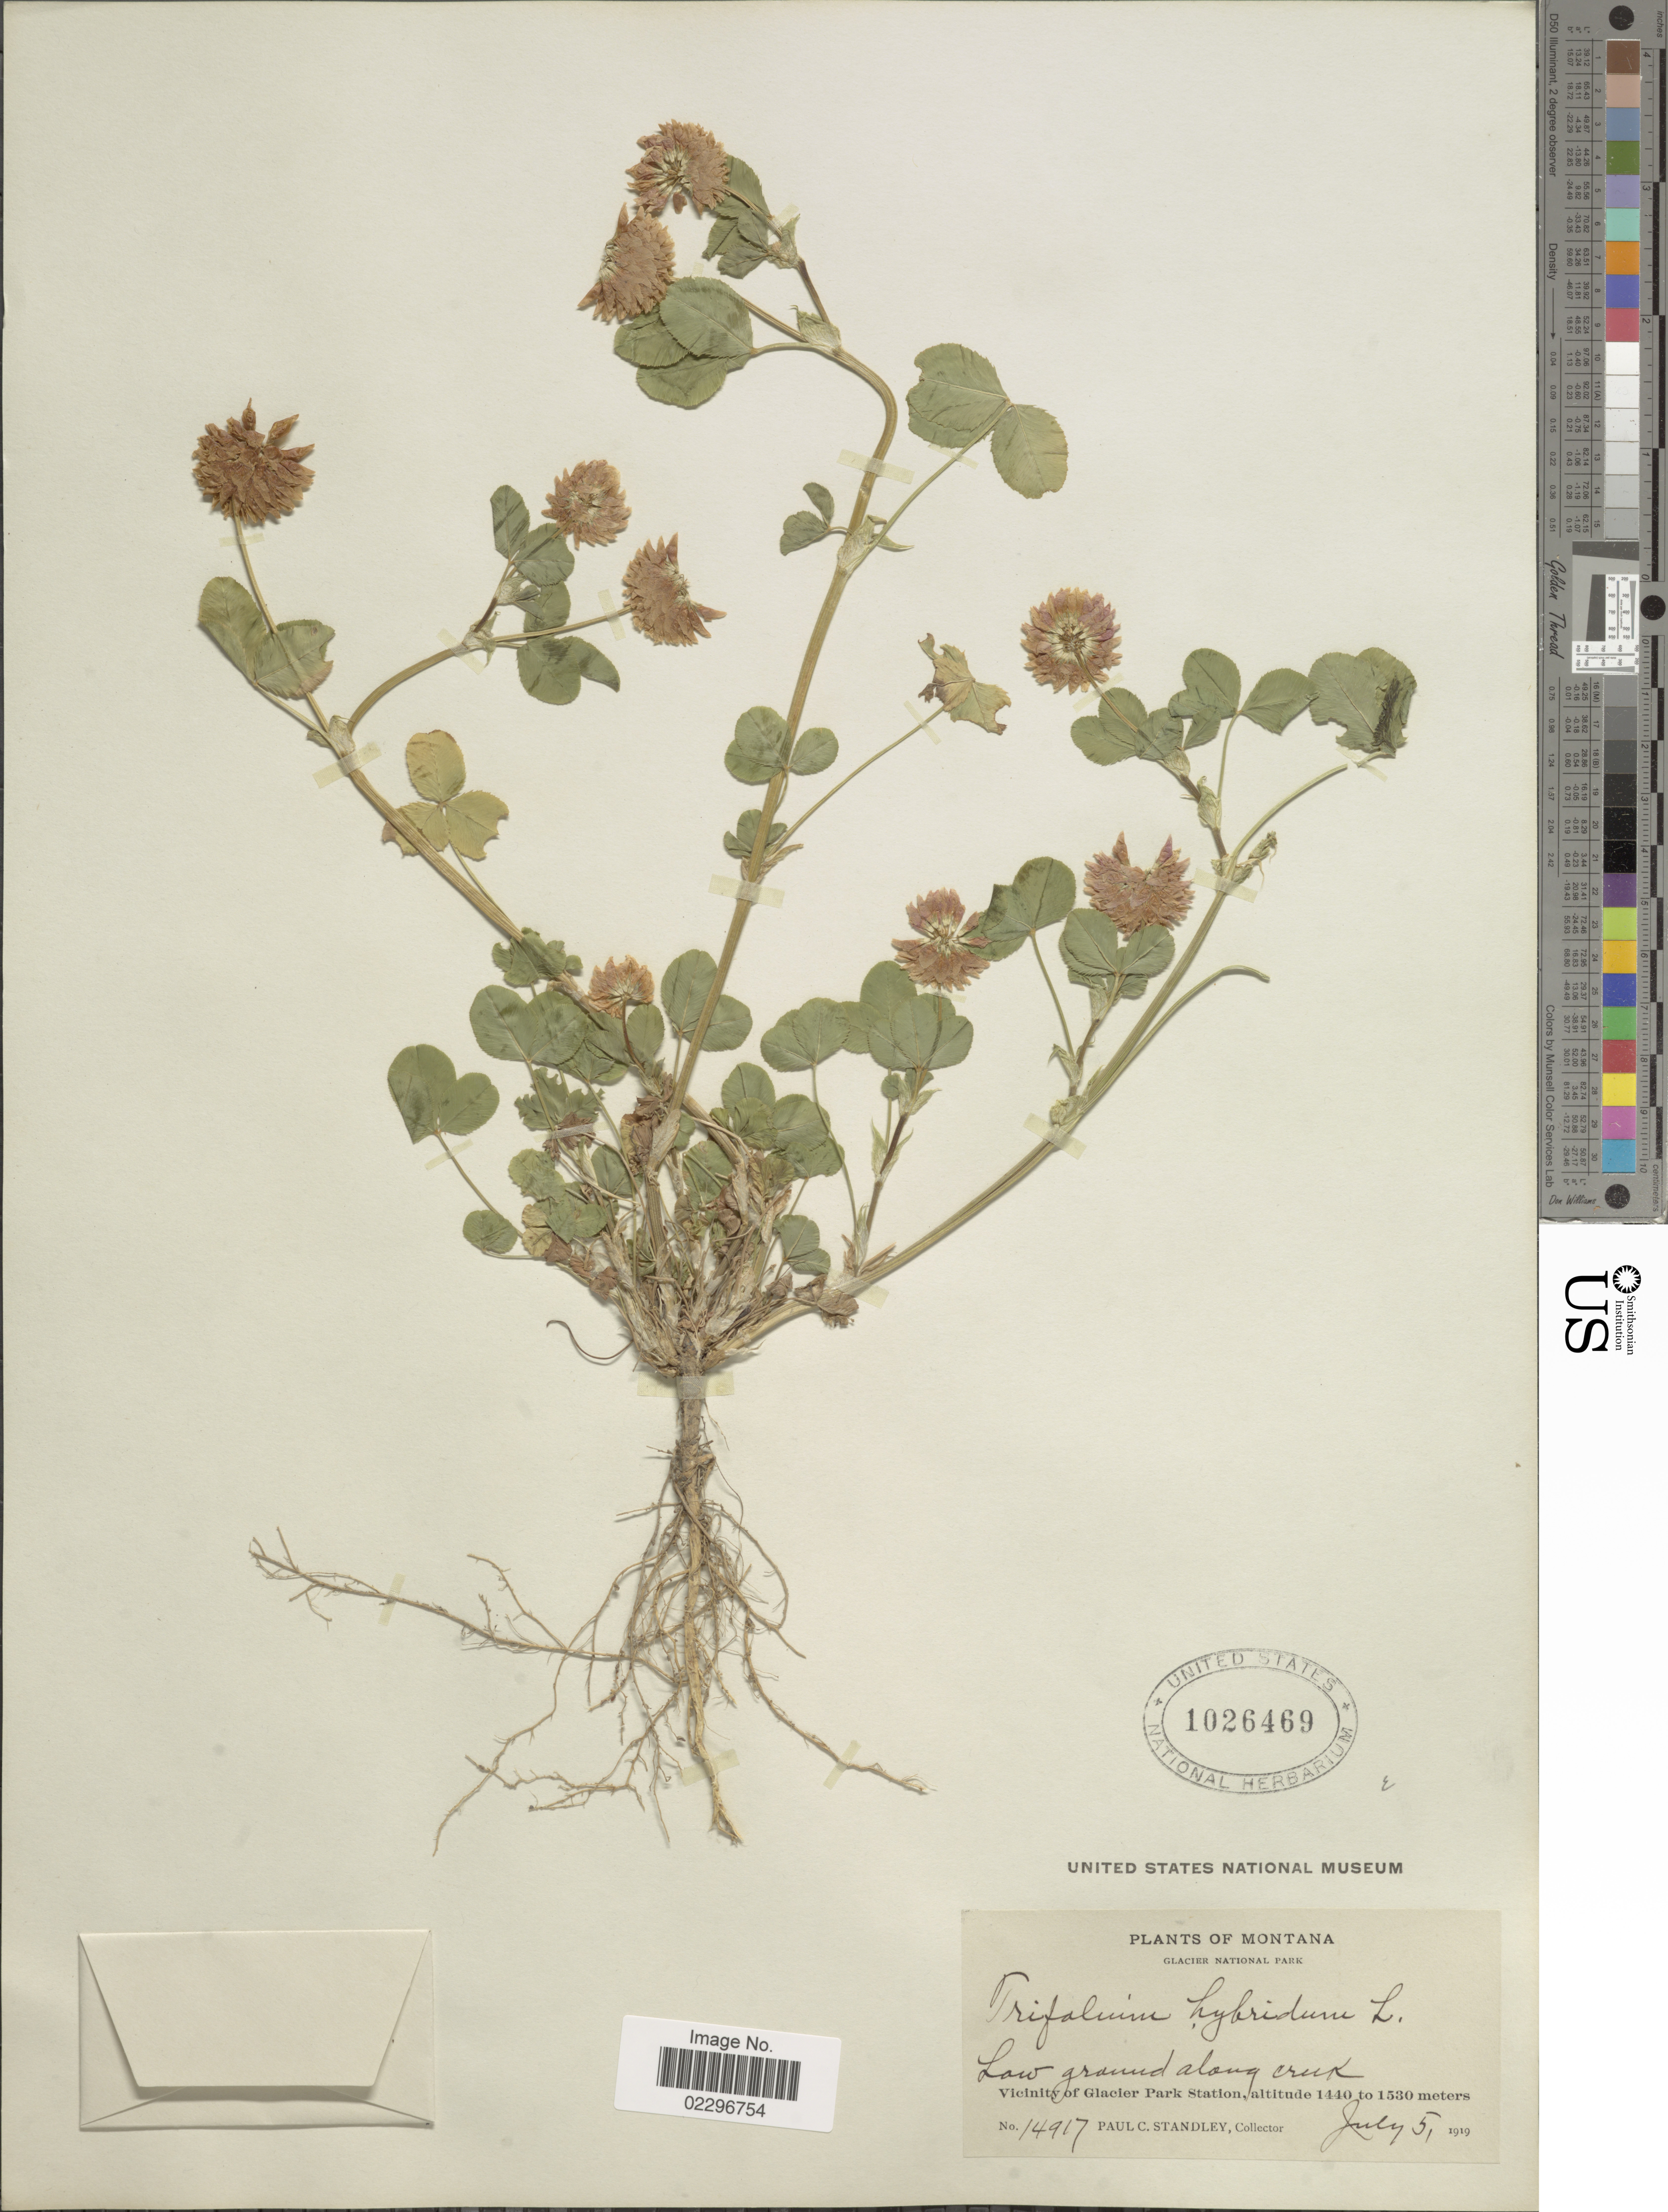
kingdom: Plantae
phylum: Tracheophyta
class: Magnoliopsida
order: Fabales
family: Fabaceae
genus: Trifolium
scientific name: Trifolium hybridum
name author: L.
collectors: P. C. Standley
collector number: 14917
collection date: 1919-07-05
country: United States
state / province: Montana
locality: Glacier National park. Vicinity of Glacier Park Station. Low ground along Creek.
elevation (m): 1440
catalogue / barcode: US 1026469